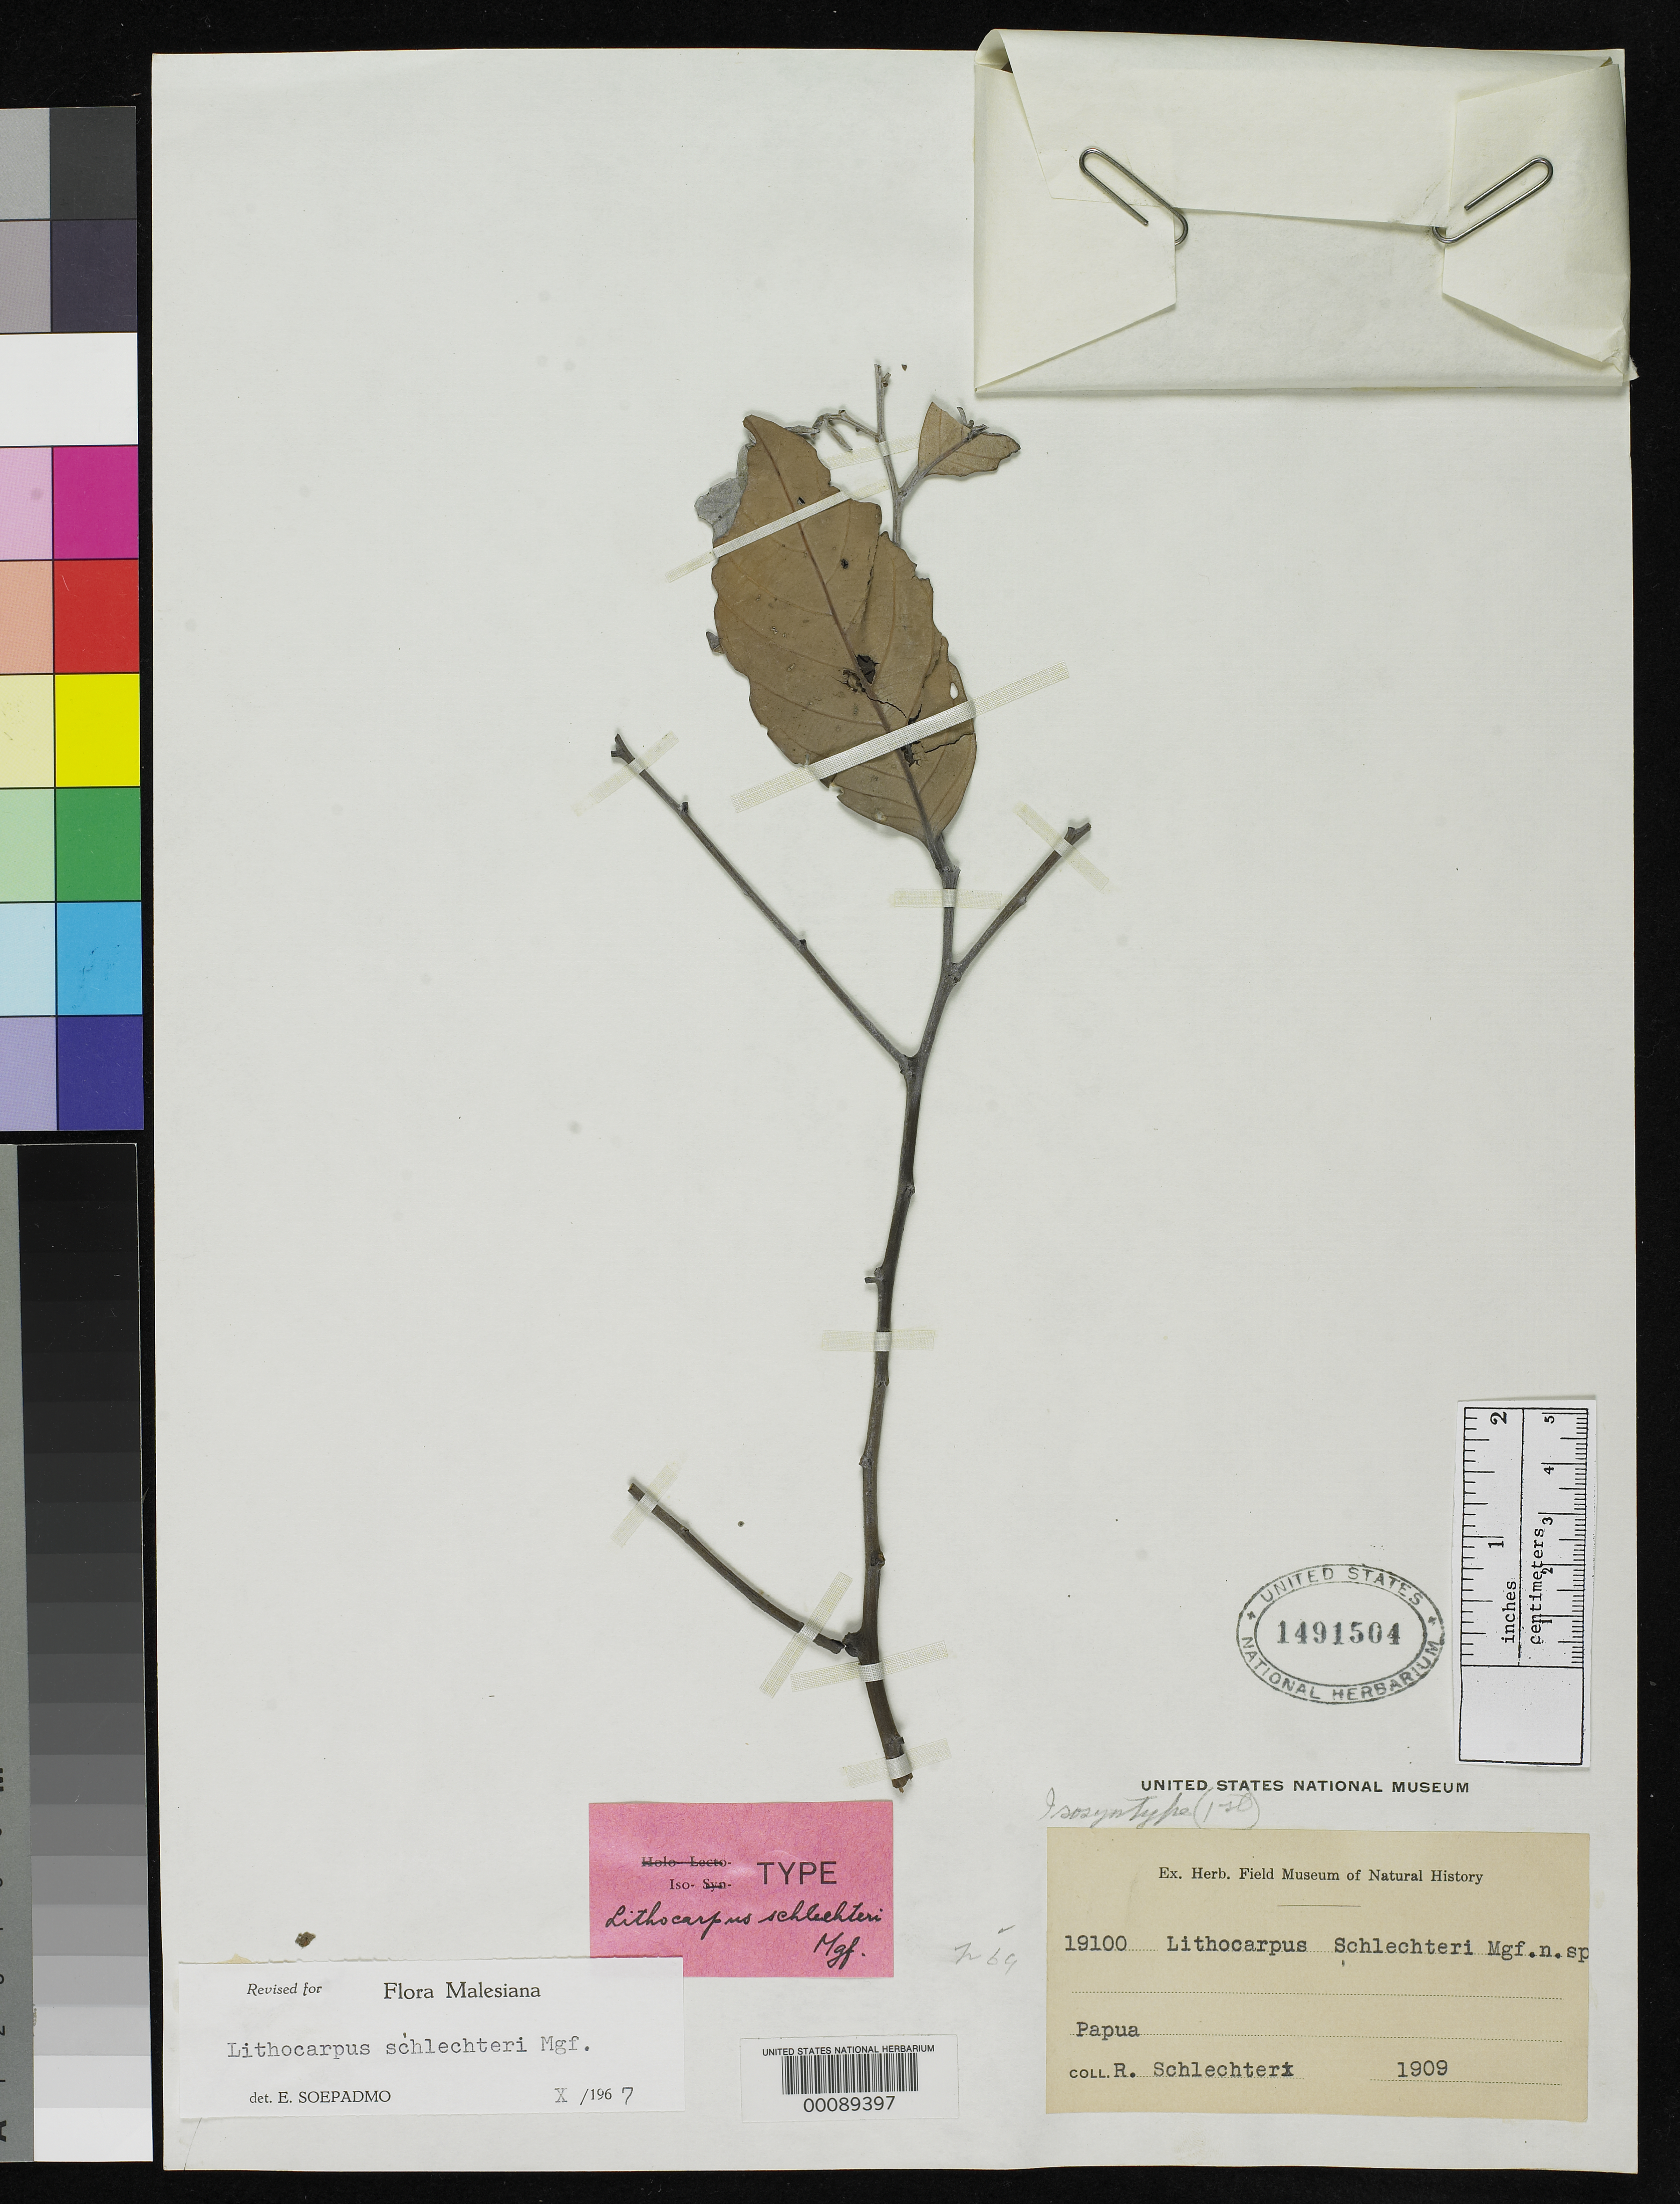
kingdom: Plantae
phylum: Tracheophyta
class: Magnoliopsida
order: Fagales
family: Fagaceae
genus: Lithocarpus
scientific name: Lithocarpus schlechteri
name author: Markgr.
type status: Isotype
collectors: F. R. R. Schlechter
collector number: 19100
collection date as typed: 1909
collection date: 1909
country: Papua New Guinea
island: New Guinea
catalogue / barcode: US 1491504